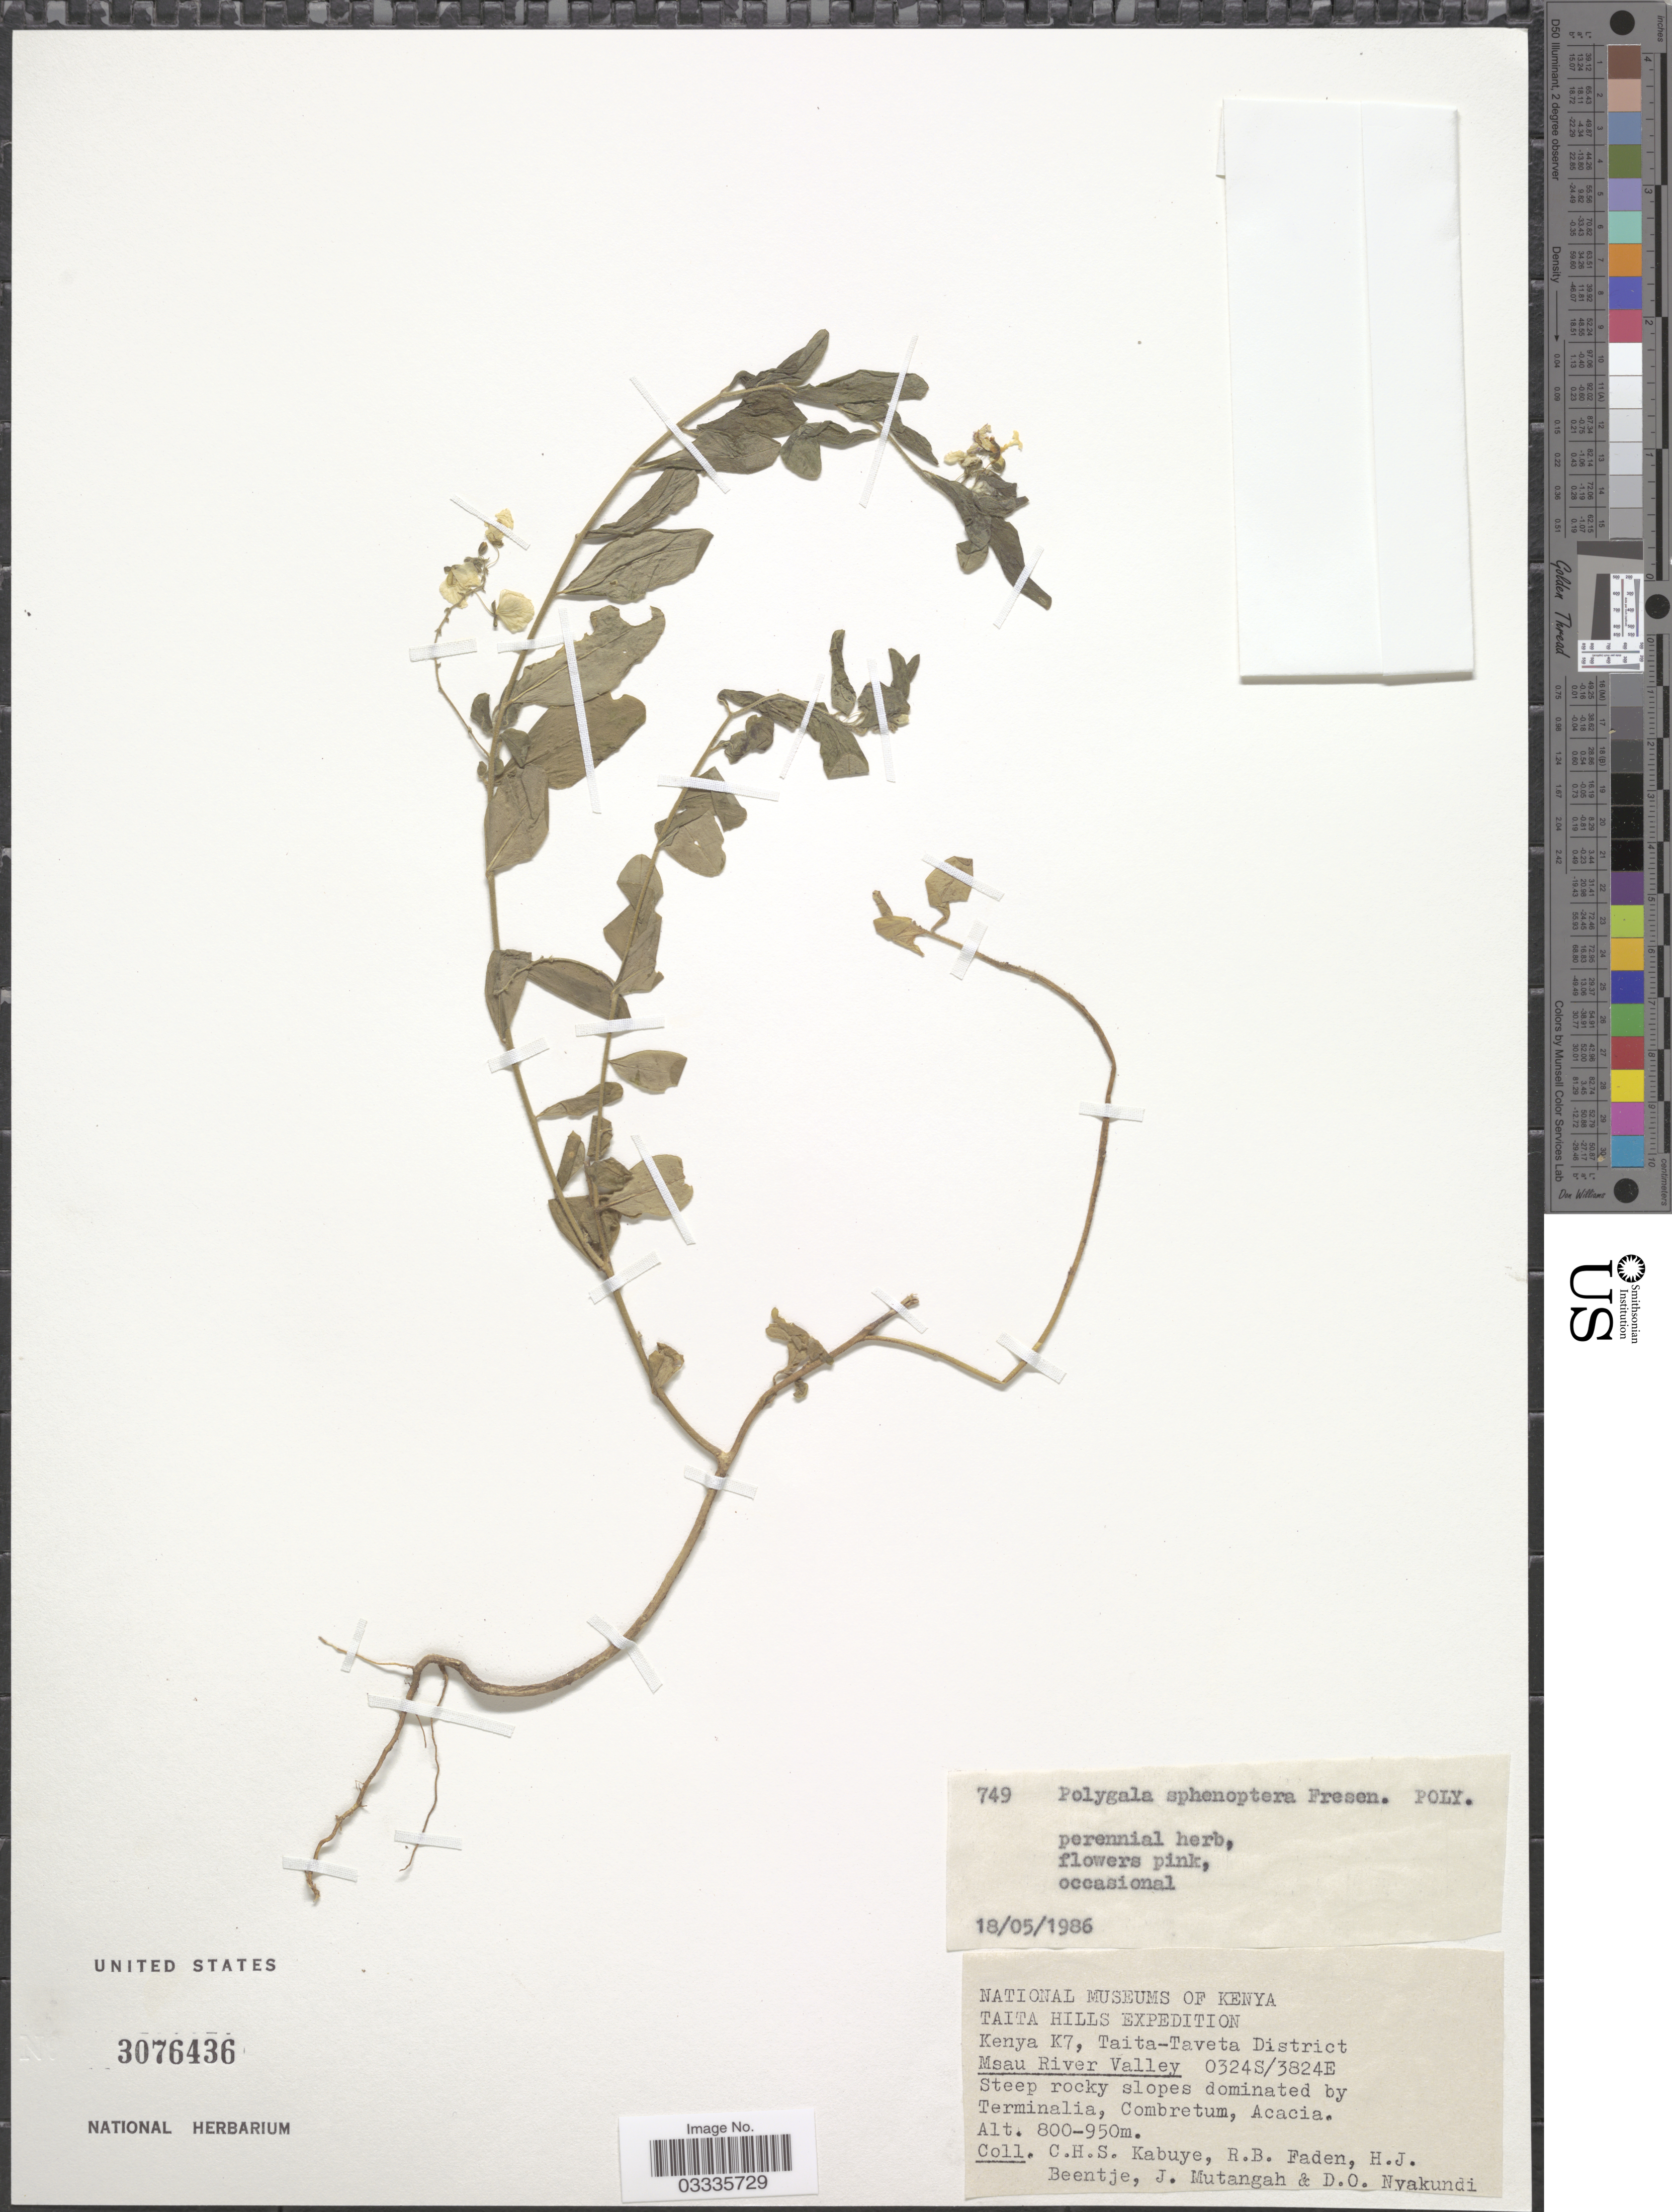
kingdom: Plantae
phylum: Tracheophyta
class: Magnoliopsida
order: Fabales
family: Polygalaceae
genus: Polygala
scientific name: Polygala sphenoptera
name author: Fresen.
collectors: C. Kabuye, R. B. Faden, H. J. Beentje, J. Mutangah & D. Nyakundi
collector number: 749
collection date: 1986-05-18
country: Kenya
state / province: Taita Taveta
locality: K7, Taita-Taveta District Msau River Valley.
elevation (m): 800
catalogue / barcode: US 3076436